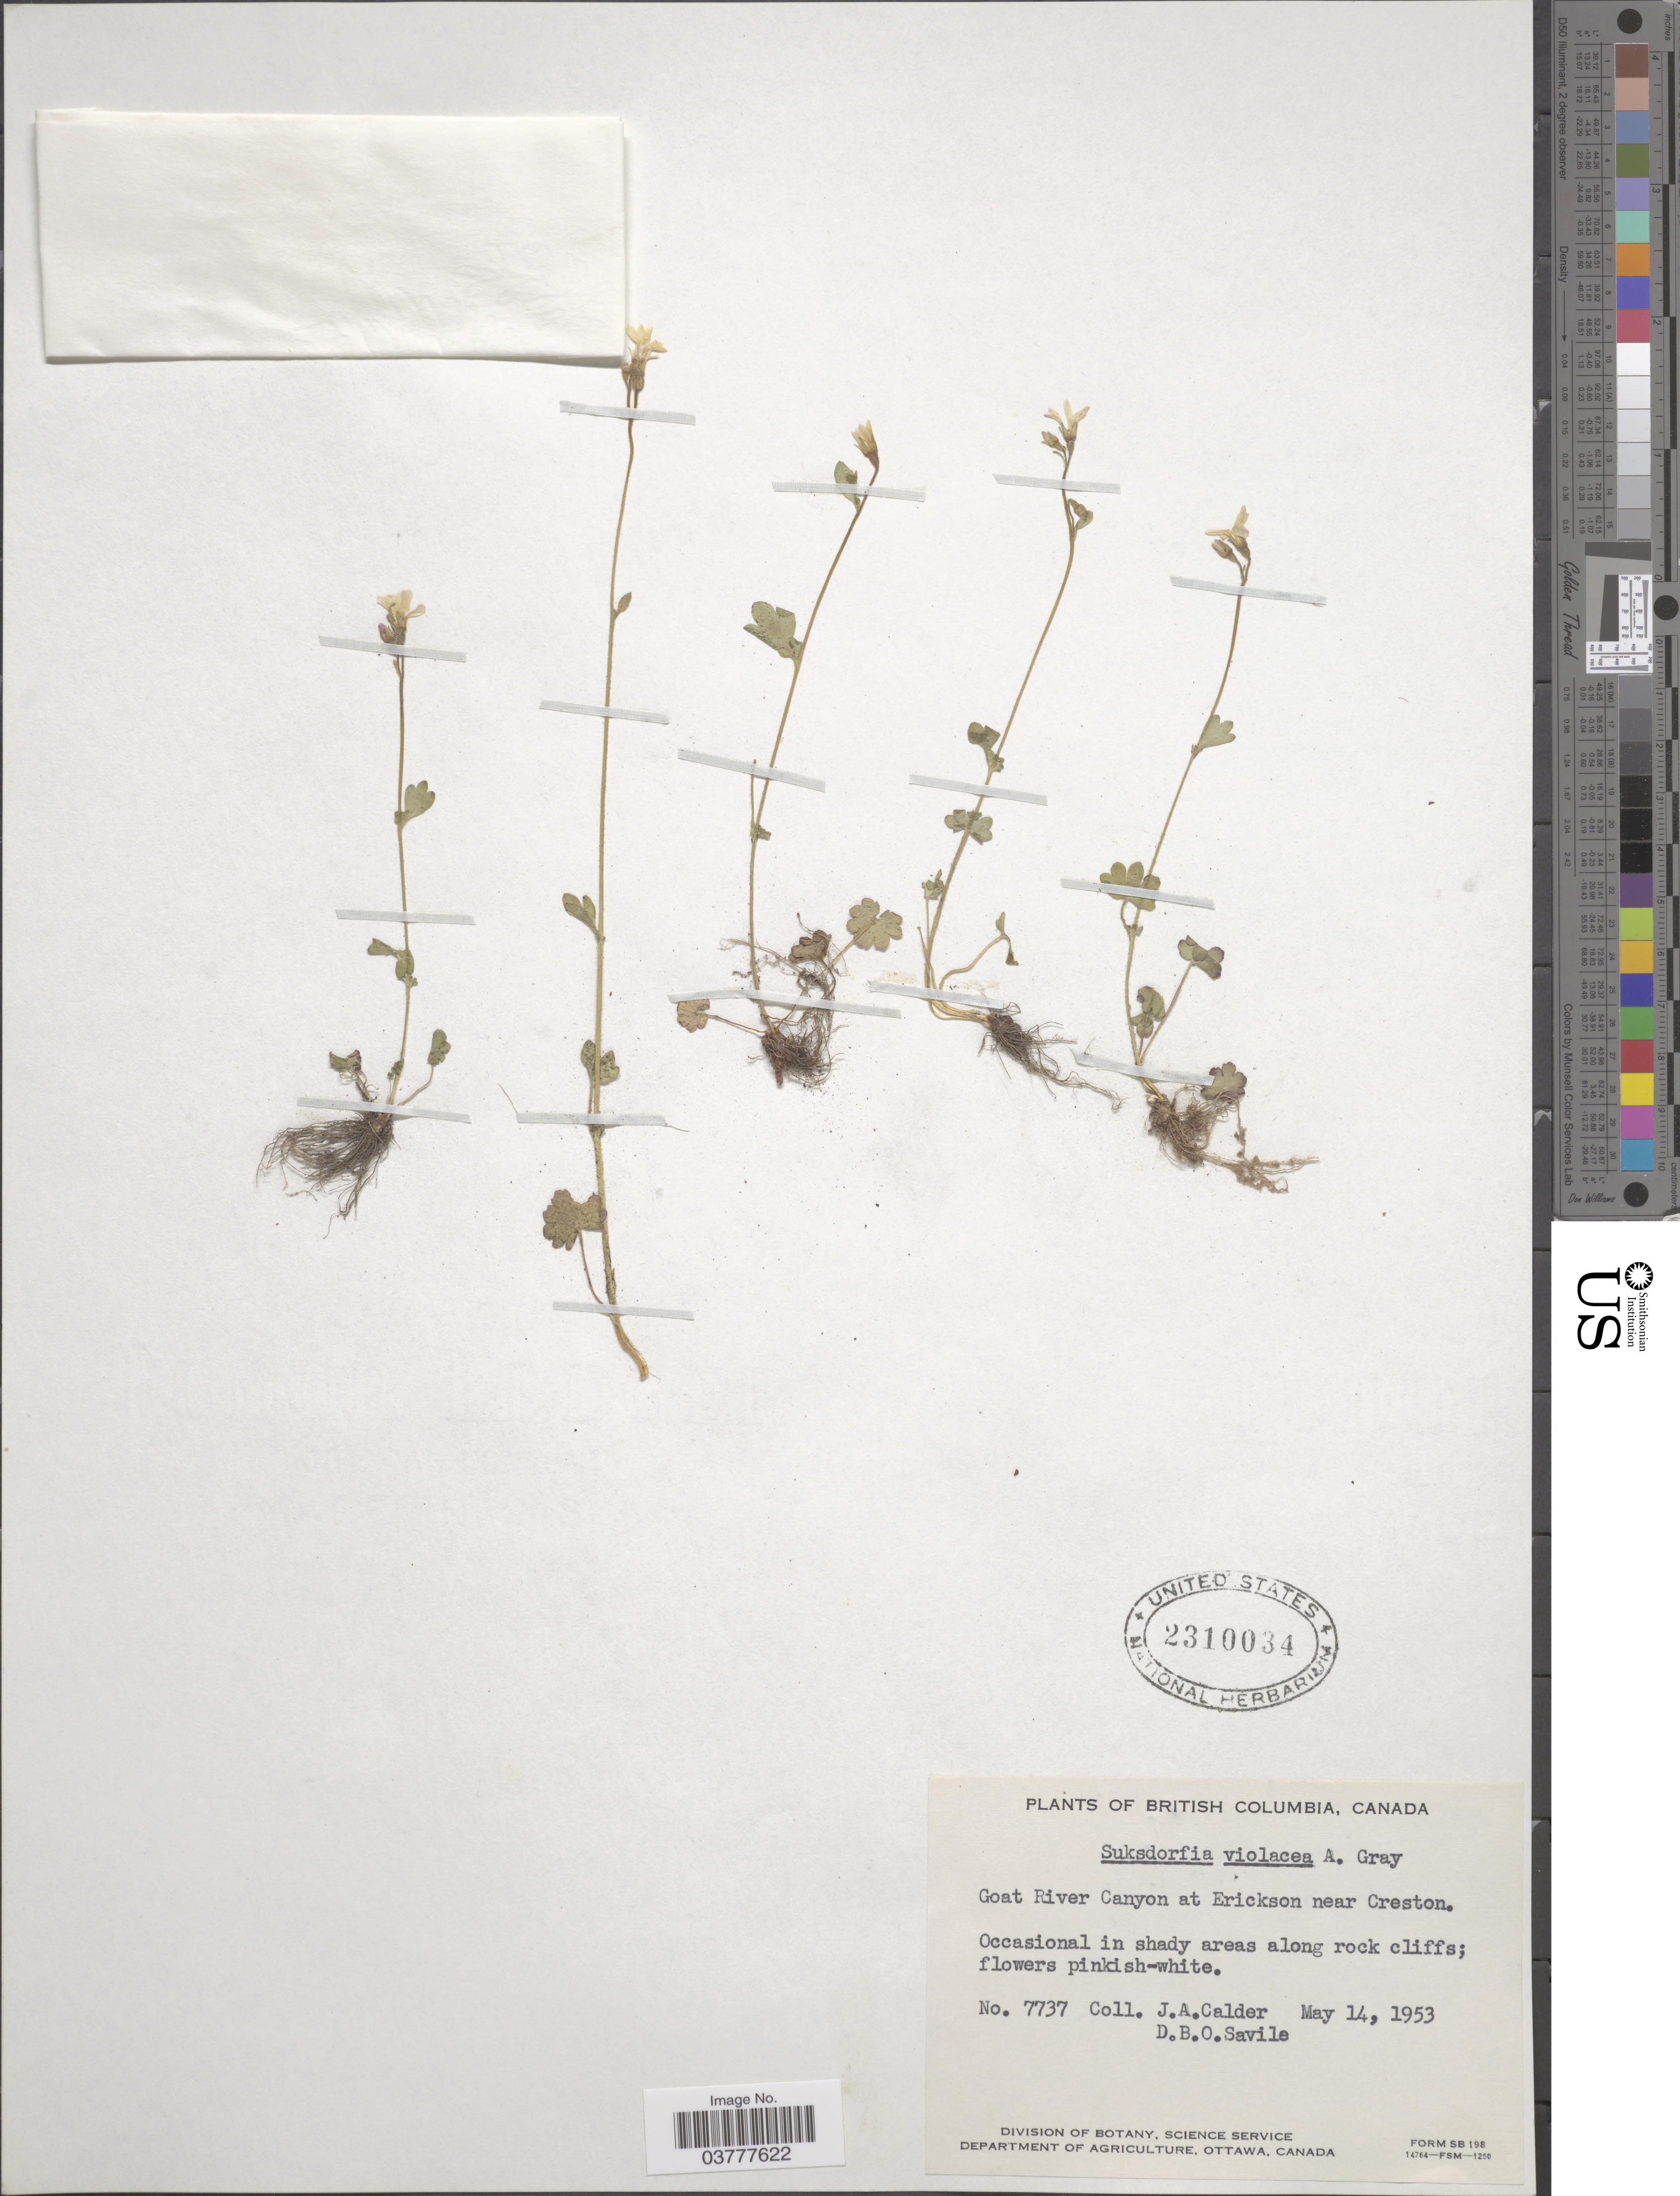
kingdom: Plantae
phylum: Tracheophyta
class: Magnoliopsida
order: Saxifragales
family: Saxifragaceae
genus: Suksdorfia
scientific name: Suksdorfia violacea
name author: A. Gray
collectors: J. A. Calder & D. Savile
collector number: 7737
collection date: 1953-05-14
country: Canada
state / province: British Columbia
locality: Goat River Canyon at Erickson near Creston.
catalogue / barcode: US 2310034